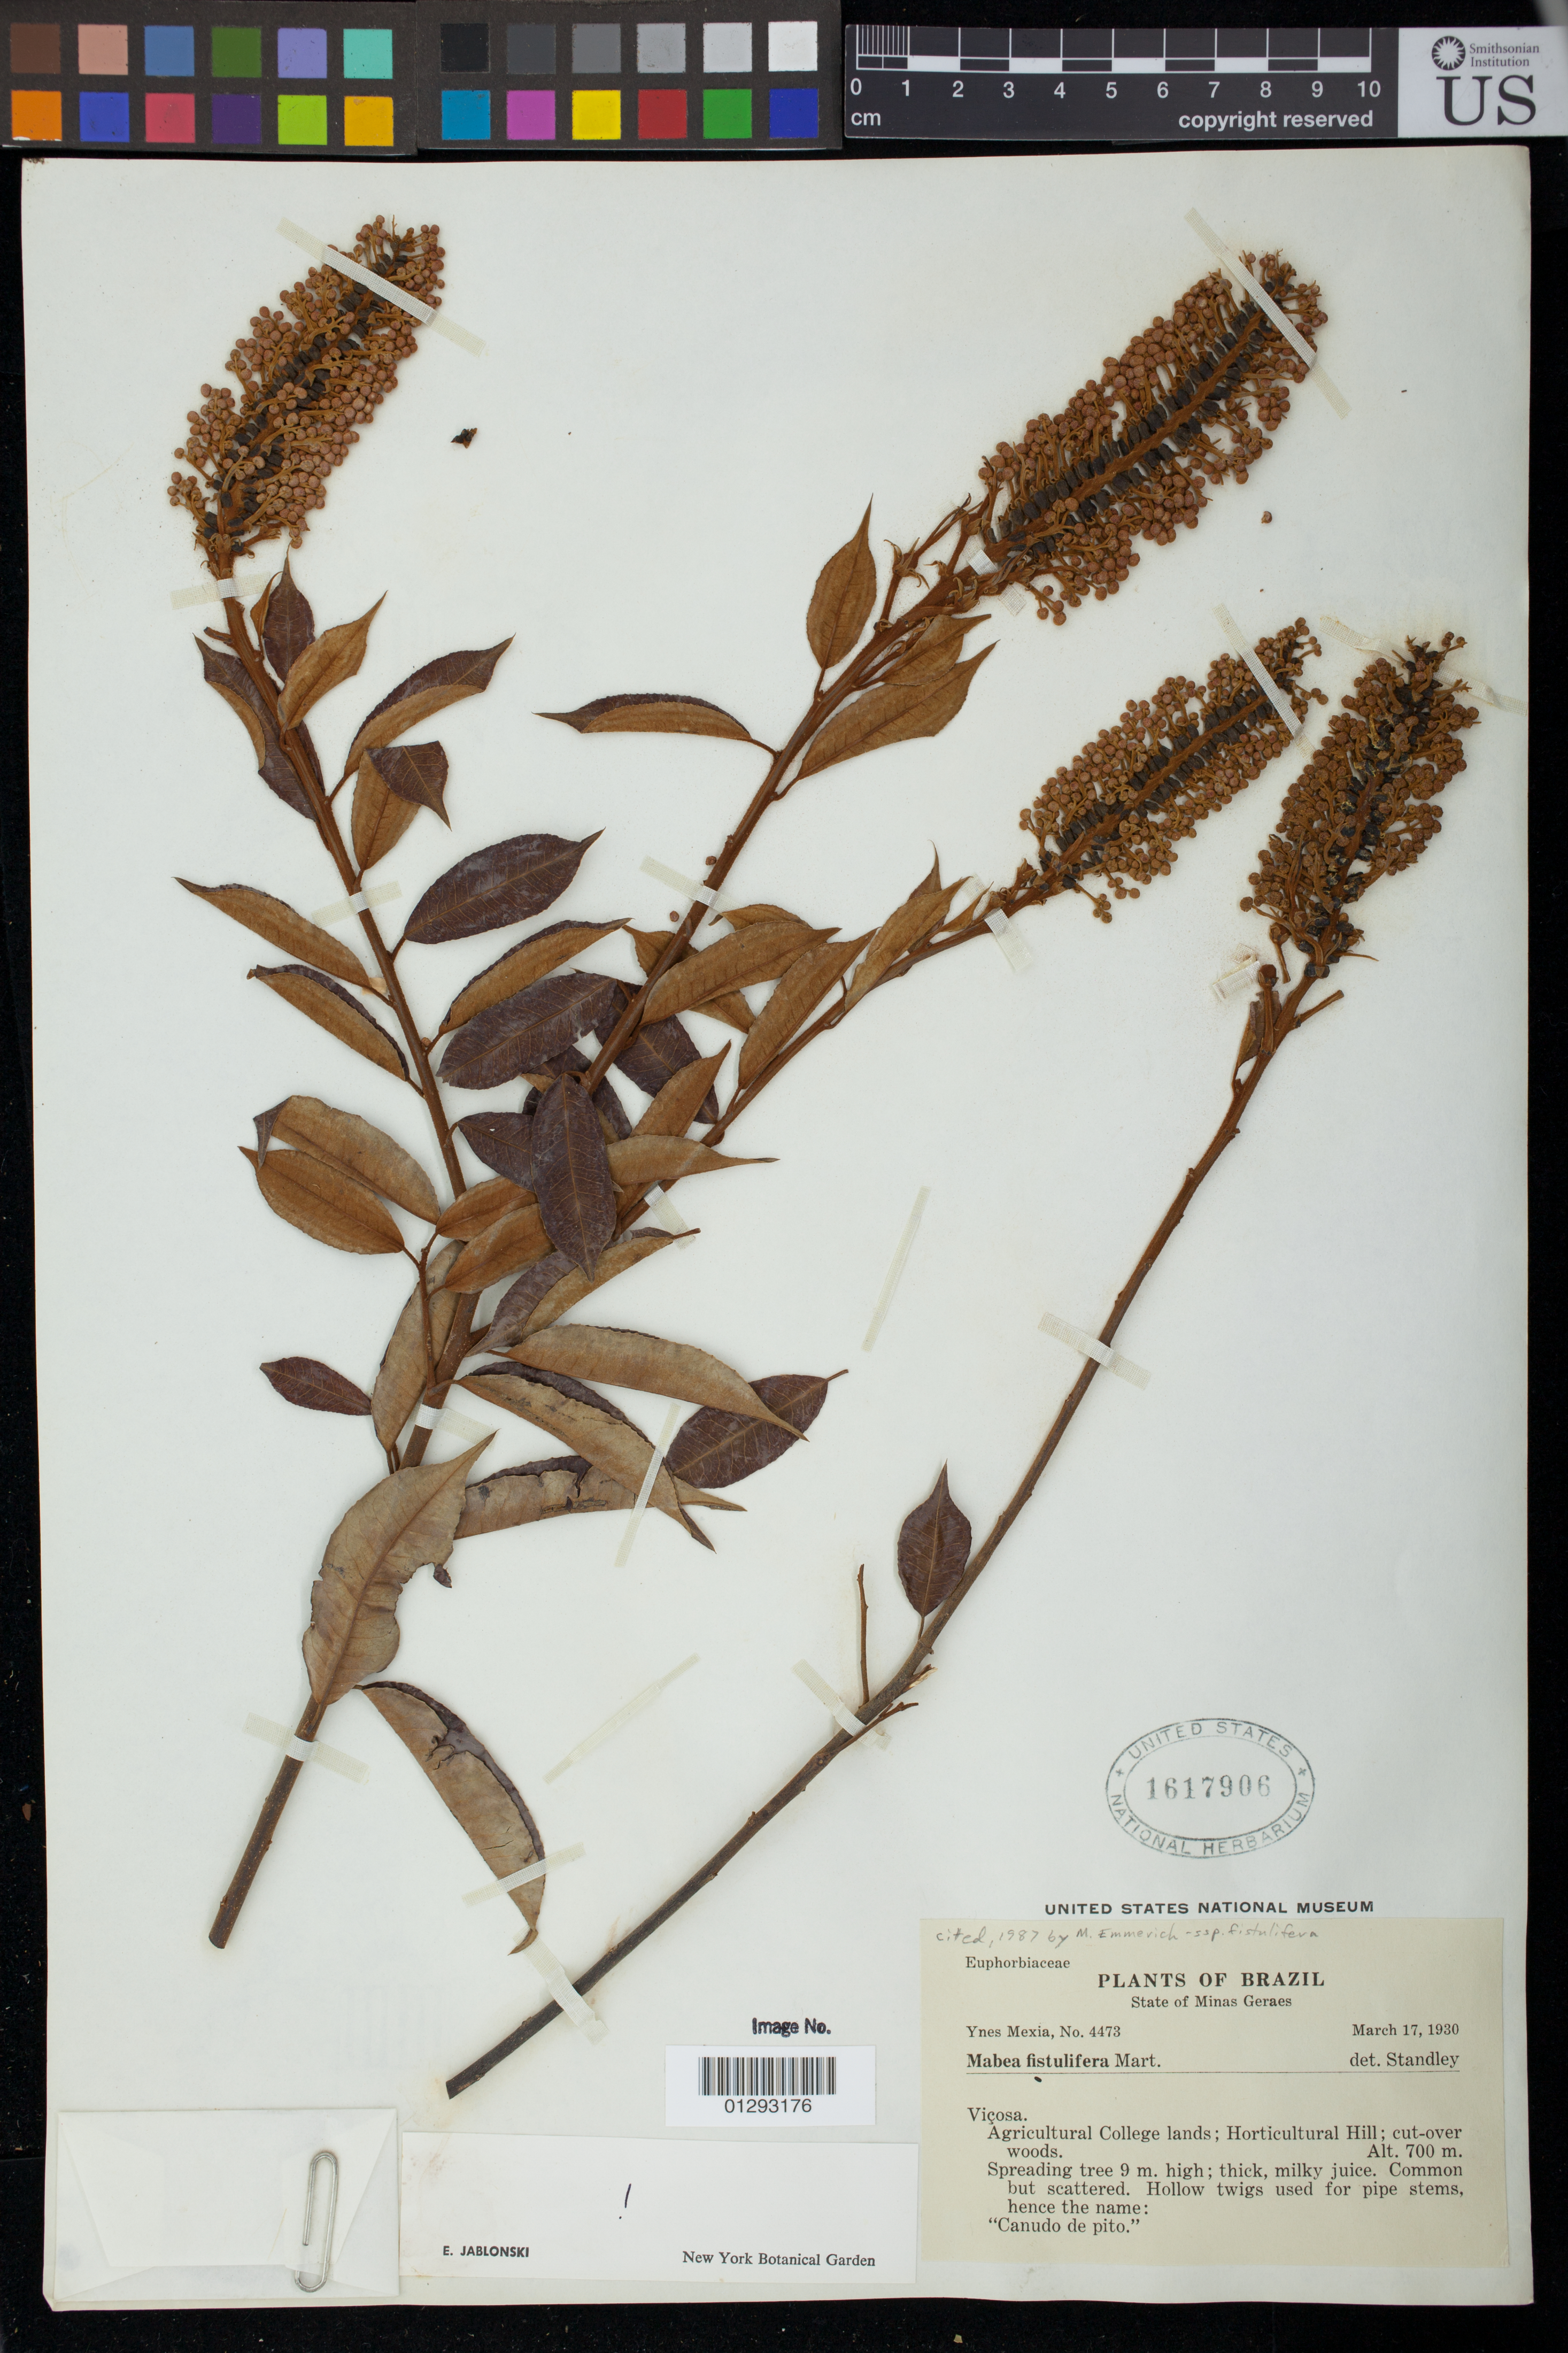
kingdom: Plantae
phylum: Tracheophyta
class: Magnoliopsida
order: Malpighiales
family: Euphorbiaceae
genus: Mabea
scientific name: Mabea fistulifera subsp. fistulifera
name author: Mart.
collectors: Y. Mexia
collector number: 4473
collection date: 1930-03-17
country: Brazil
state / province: Minas Gerais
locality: Agricultural College lands; Horticultural Hill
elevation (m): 700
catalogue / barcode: US 1617906